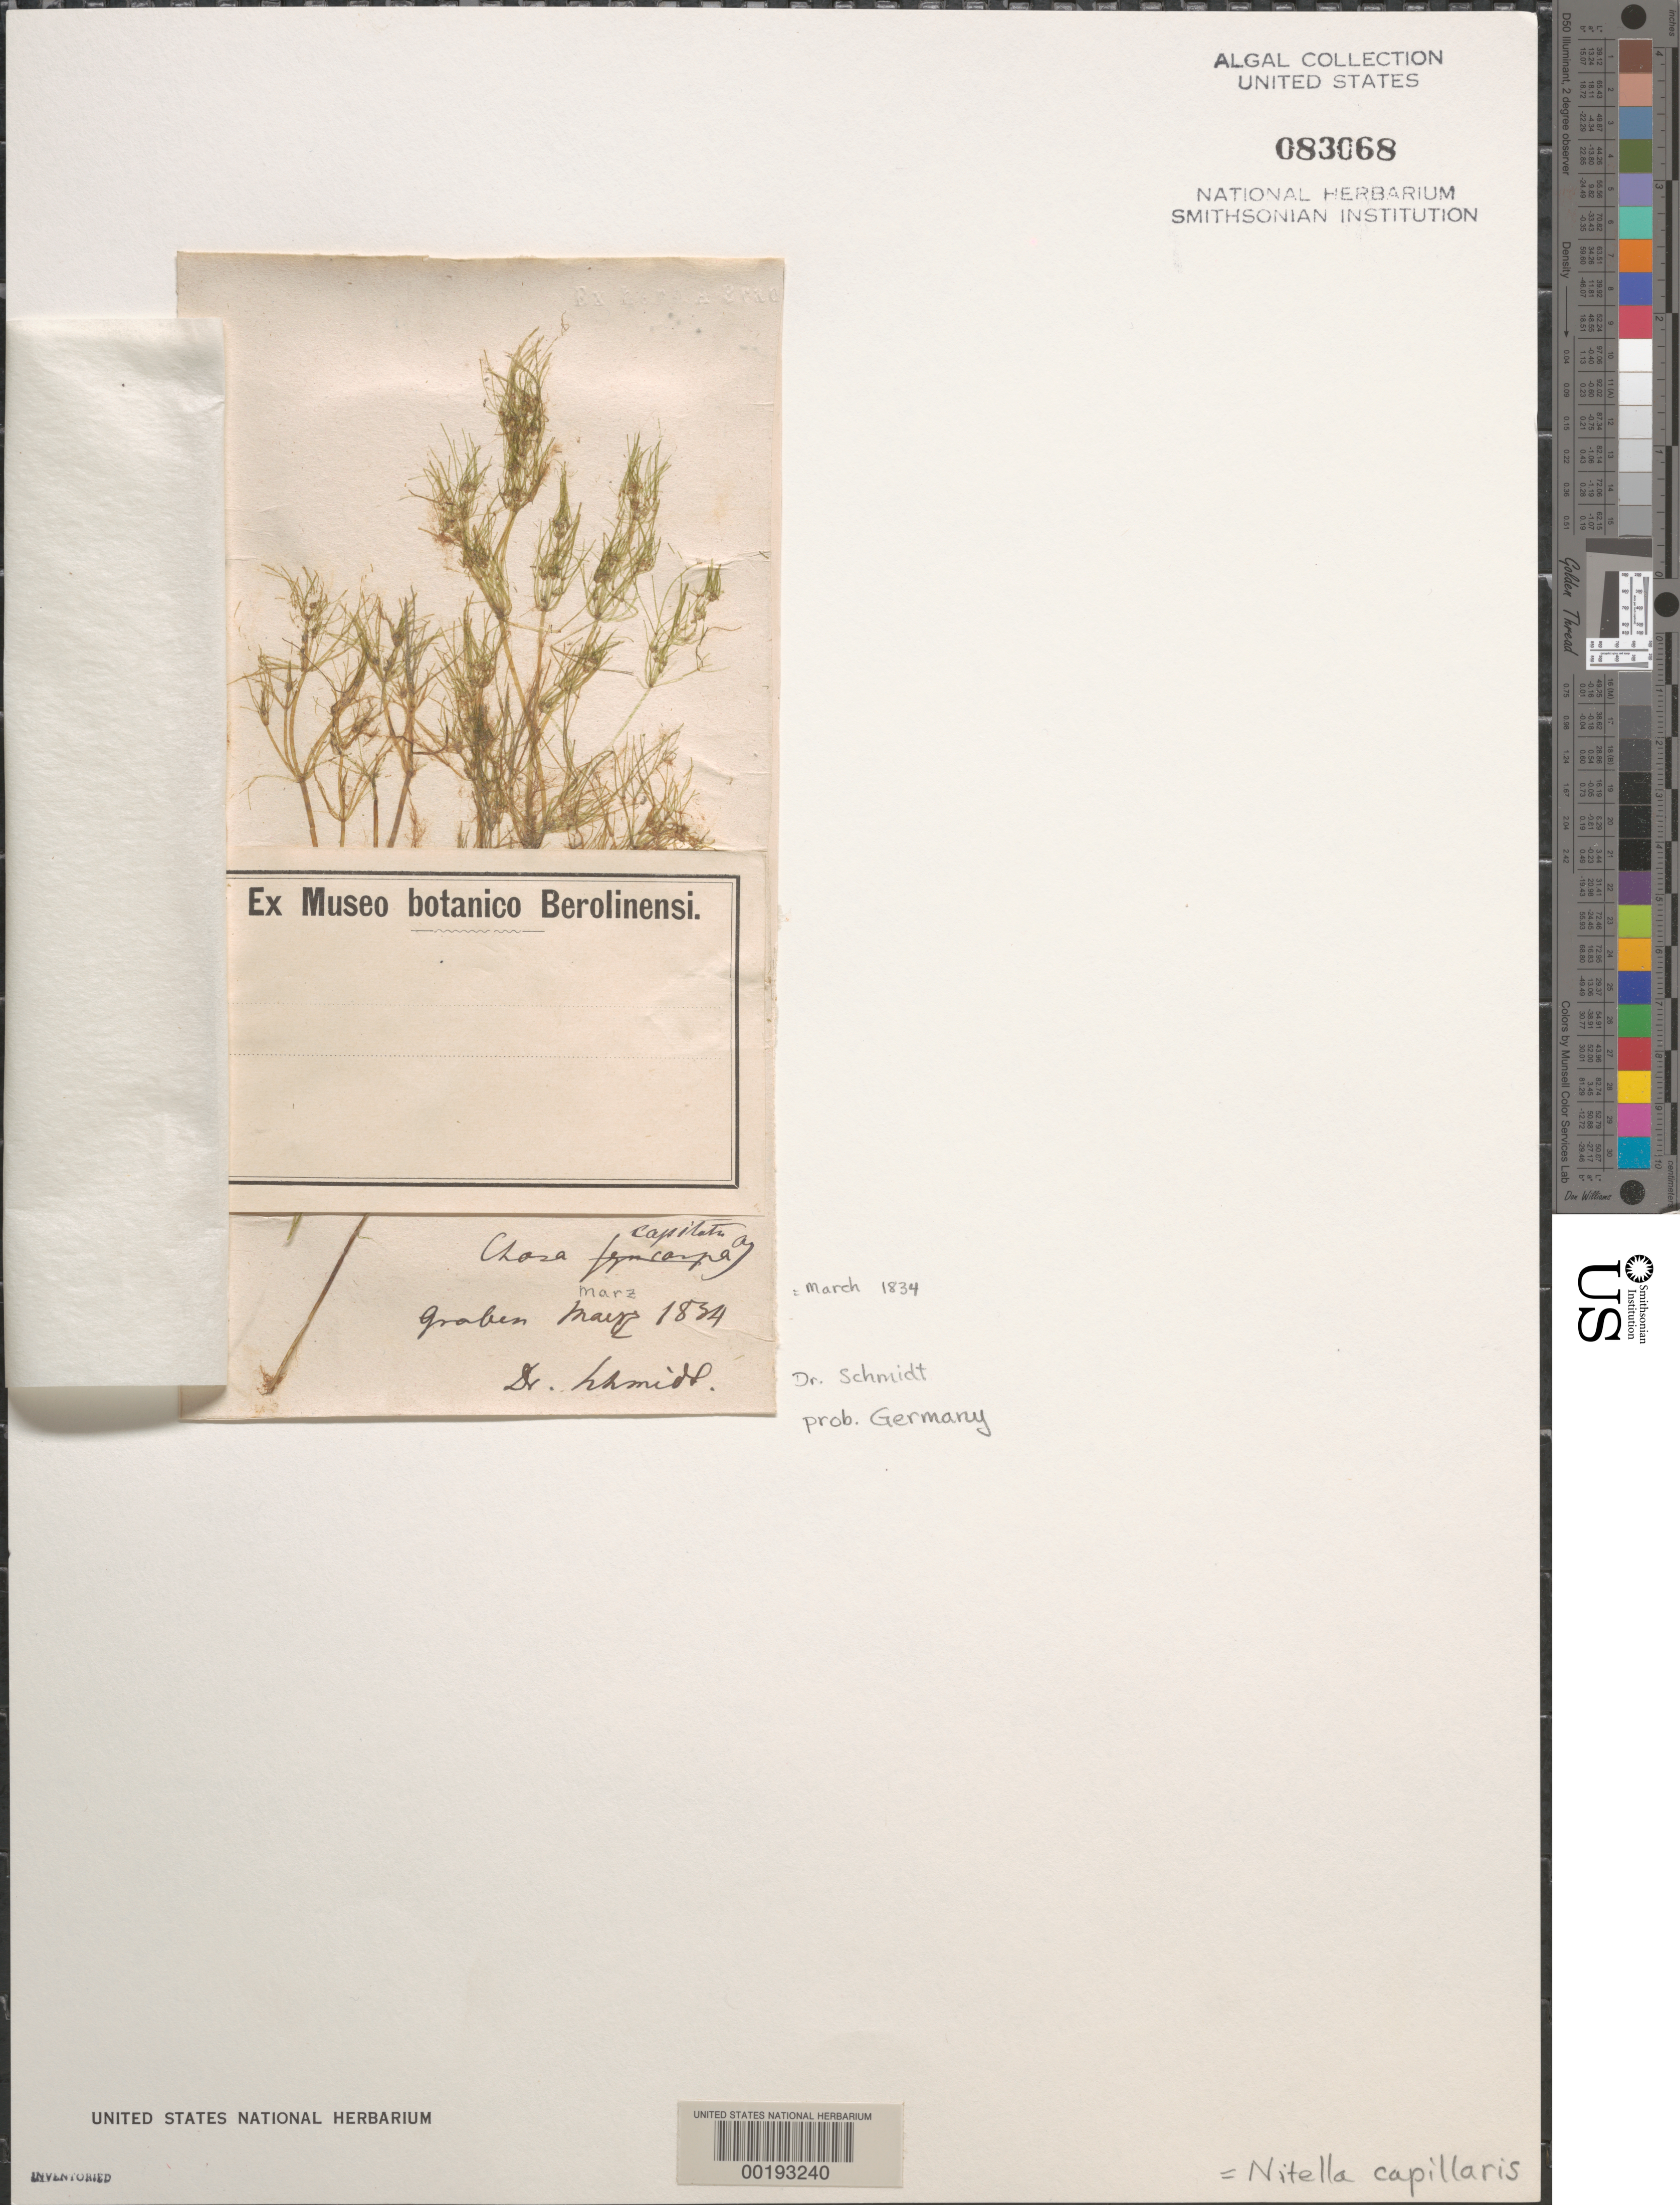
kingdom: Plantae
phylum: Charophyta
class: Charophyceae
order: Charales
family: Characeae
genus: Nitella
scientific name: Nitella capillaris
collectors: J. Schmidt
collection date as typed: Mar 1834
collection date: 1834-03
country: Germany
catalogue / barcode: US 83068